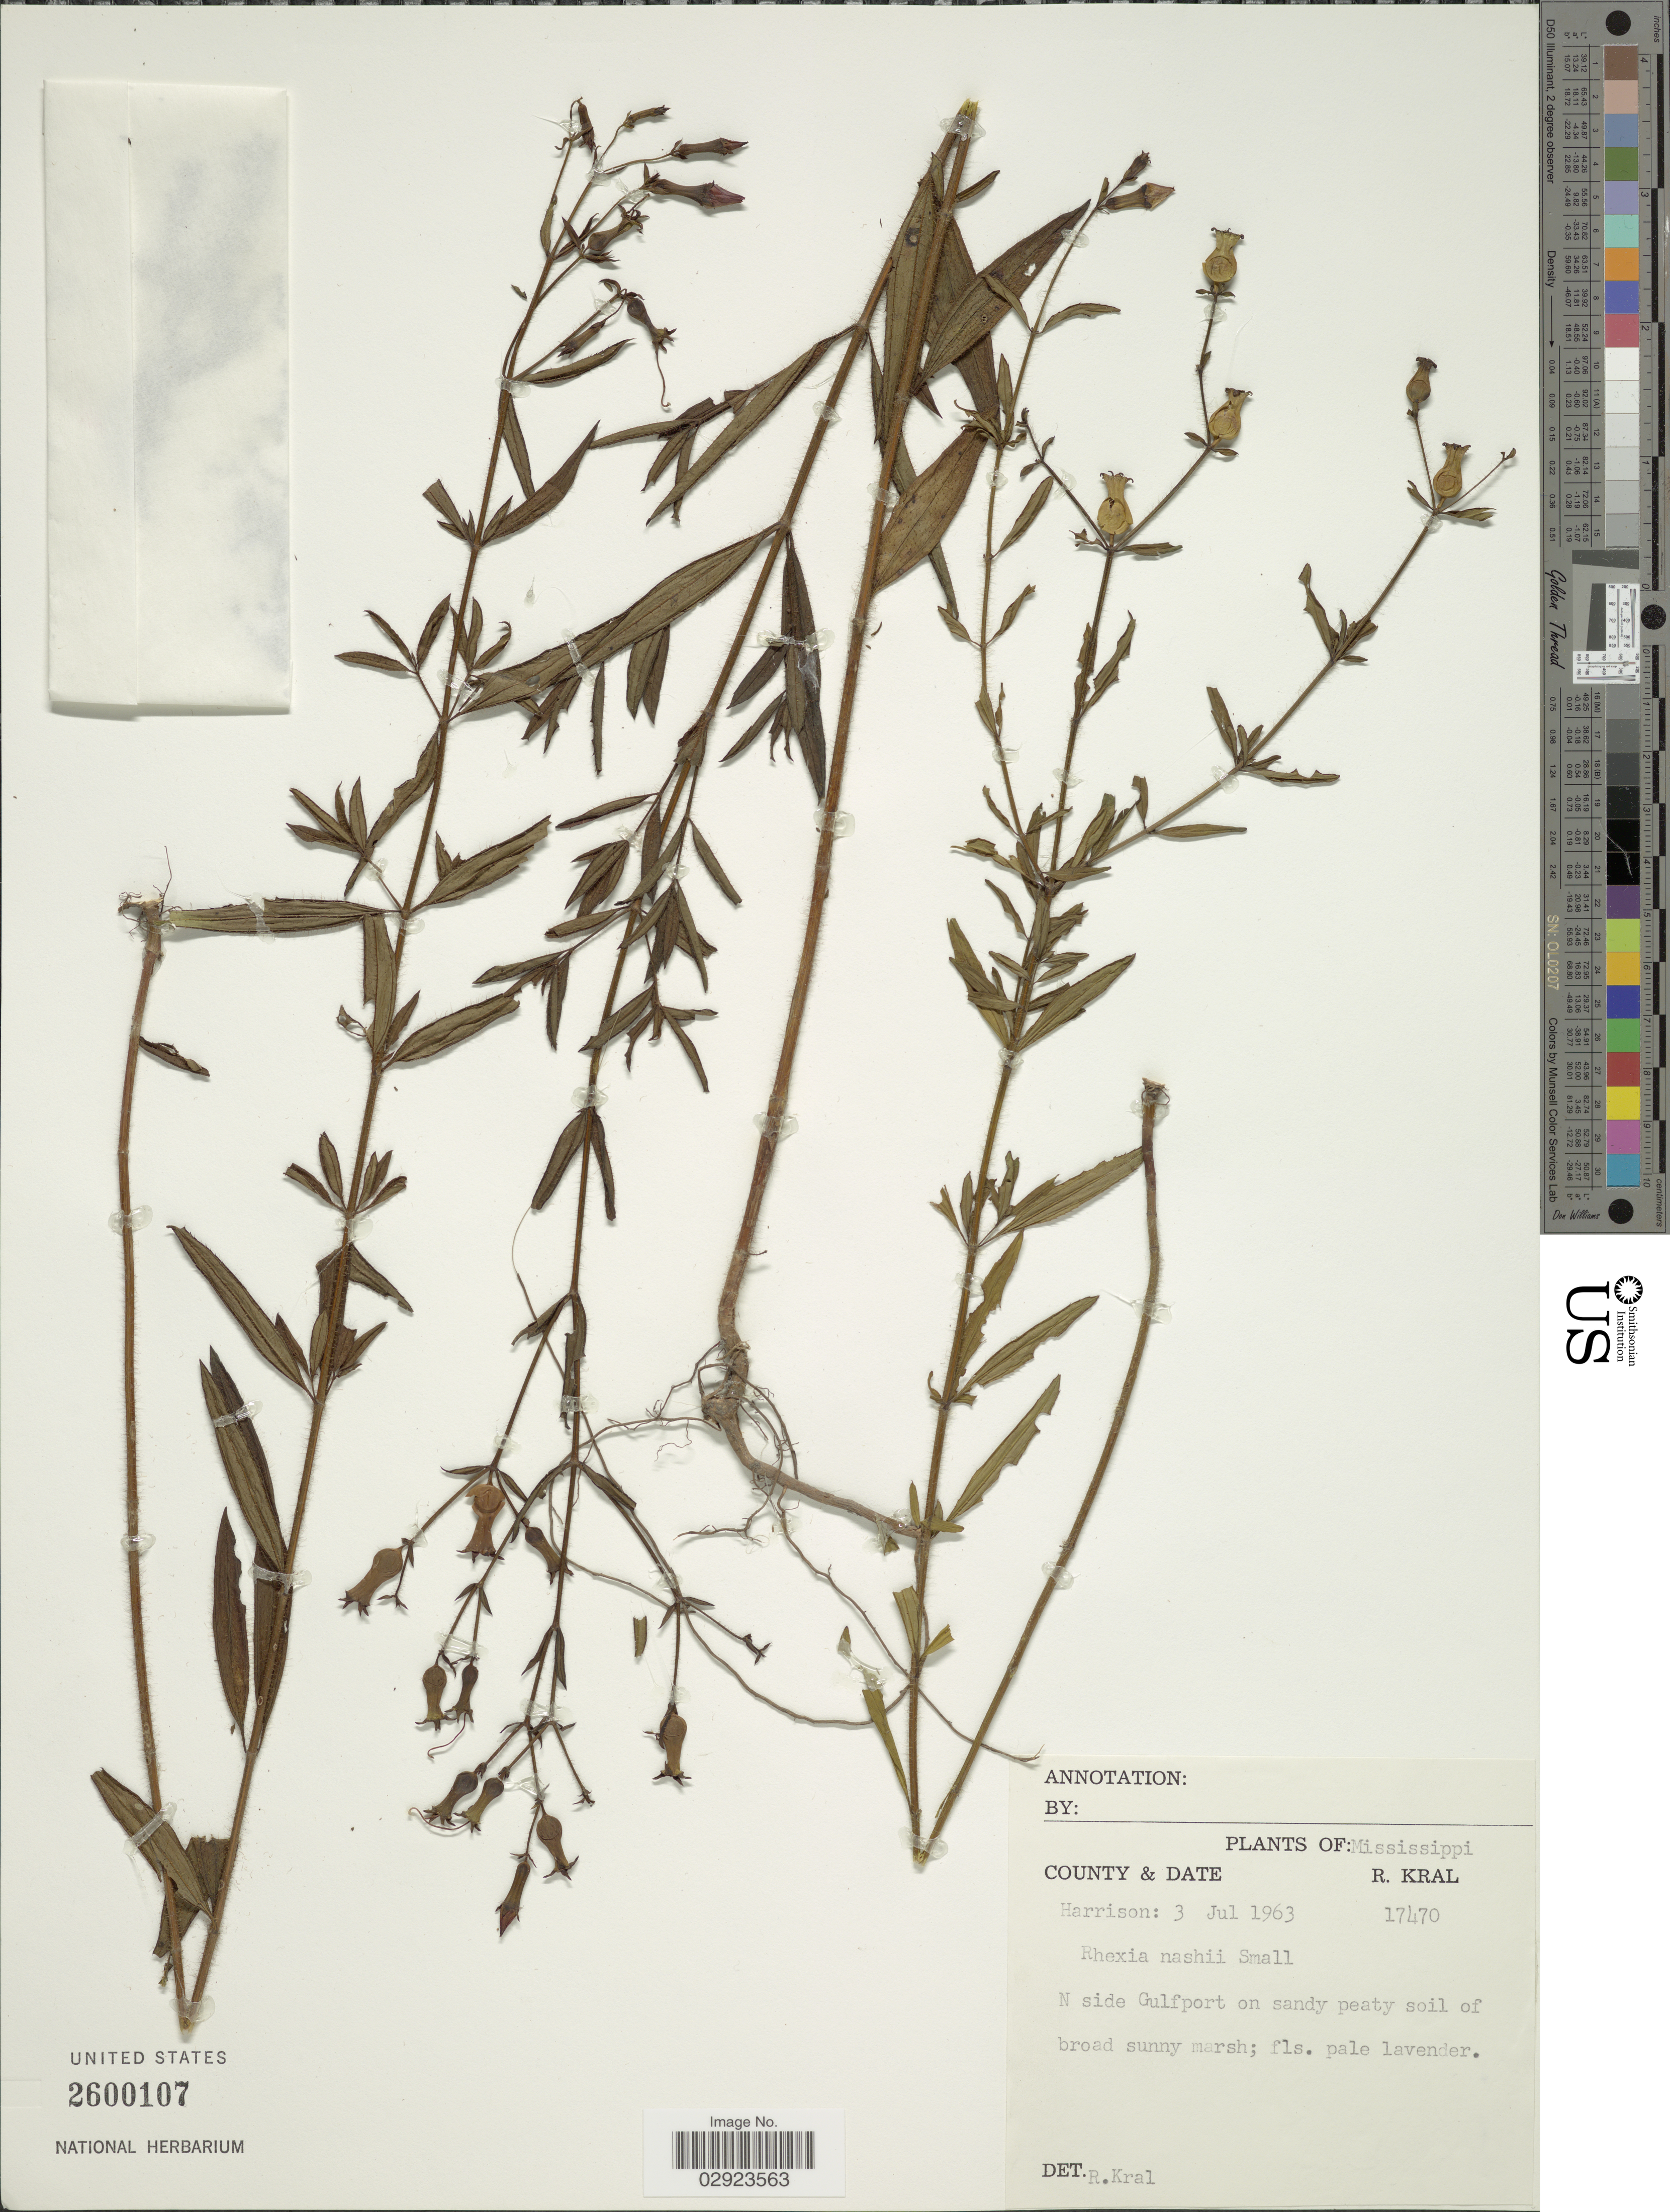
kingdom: Plantae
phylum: Tracheophyta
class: Magnoliopsida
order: Myrtales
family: Melastomataceae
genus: Rhexia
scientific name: Rhexia nashii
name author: Small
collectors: R. Kral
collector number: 17470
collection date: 1963-06-03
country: United States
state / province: Mississippi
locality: Harrison. N side Gulfport.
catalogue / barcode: US 2600107